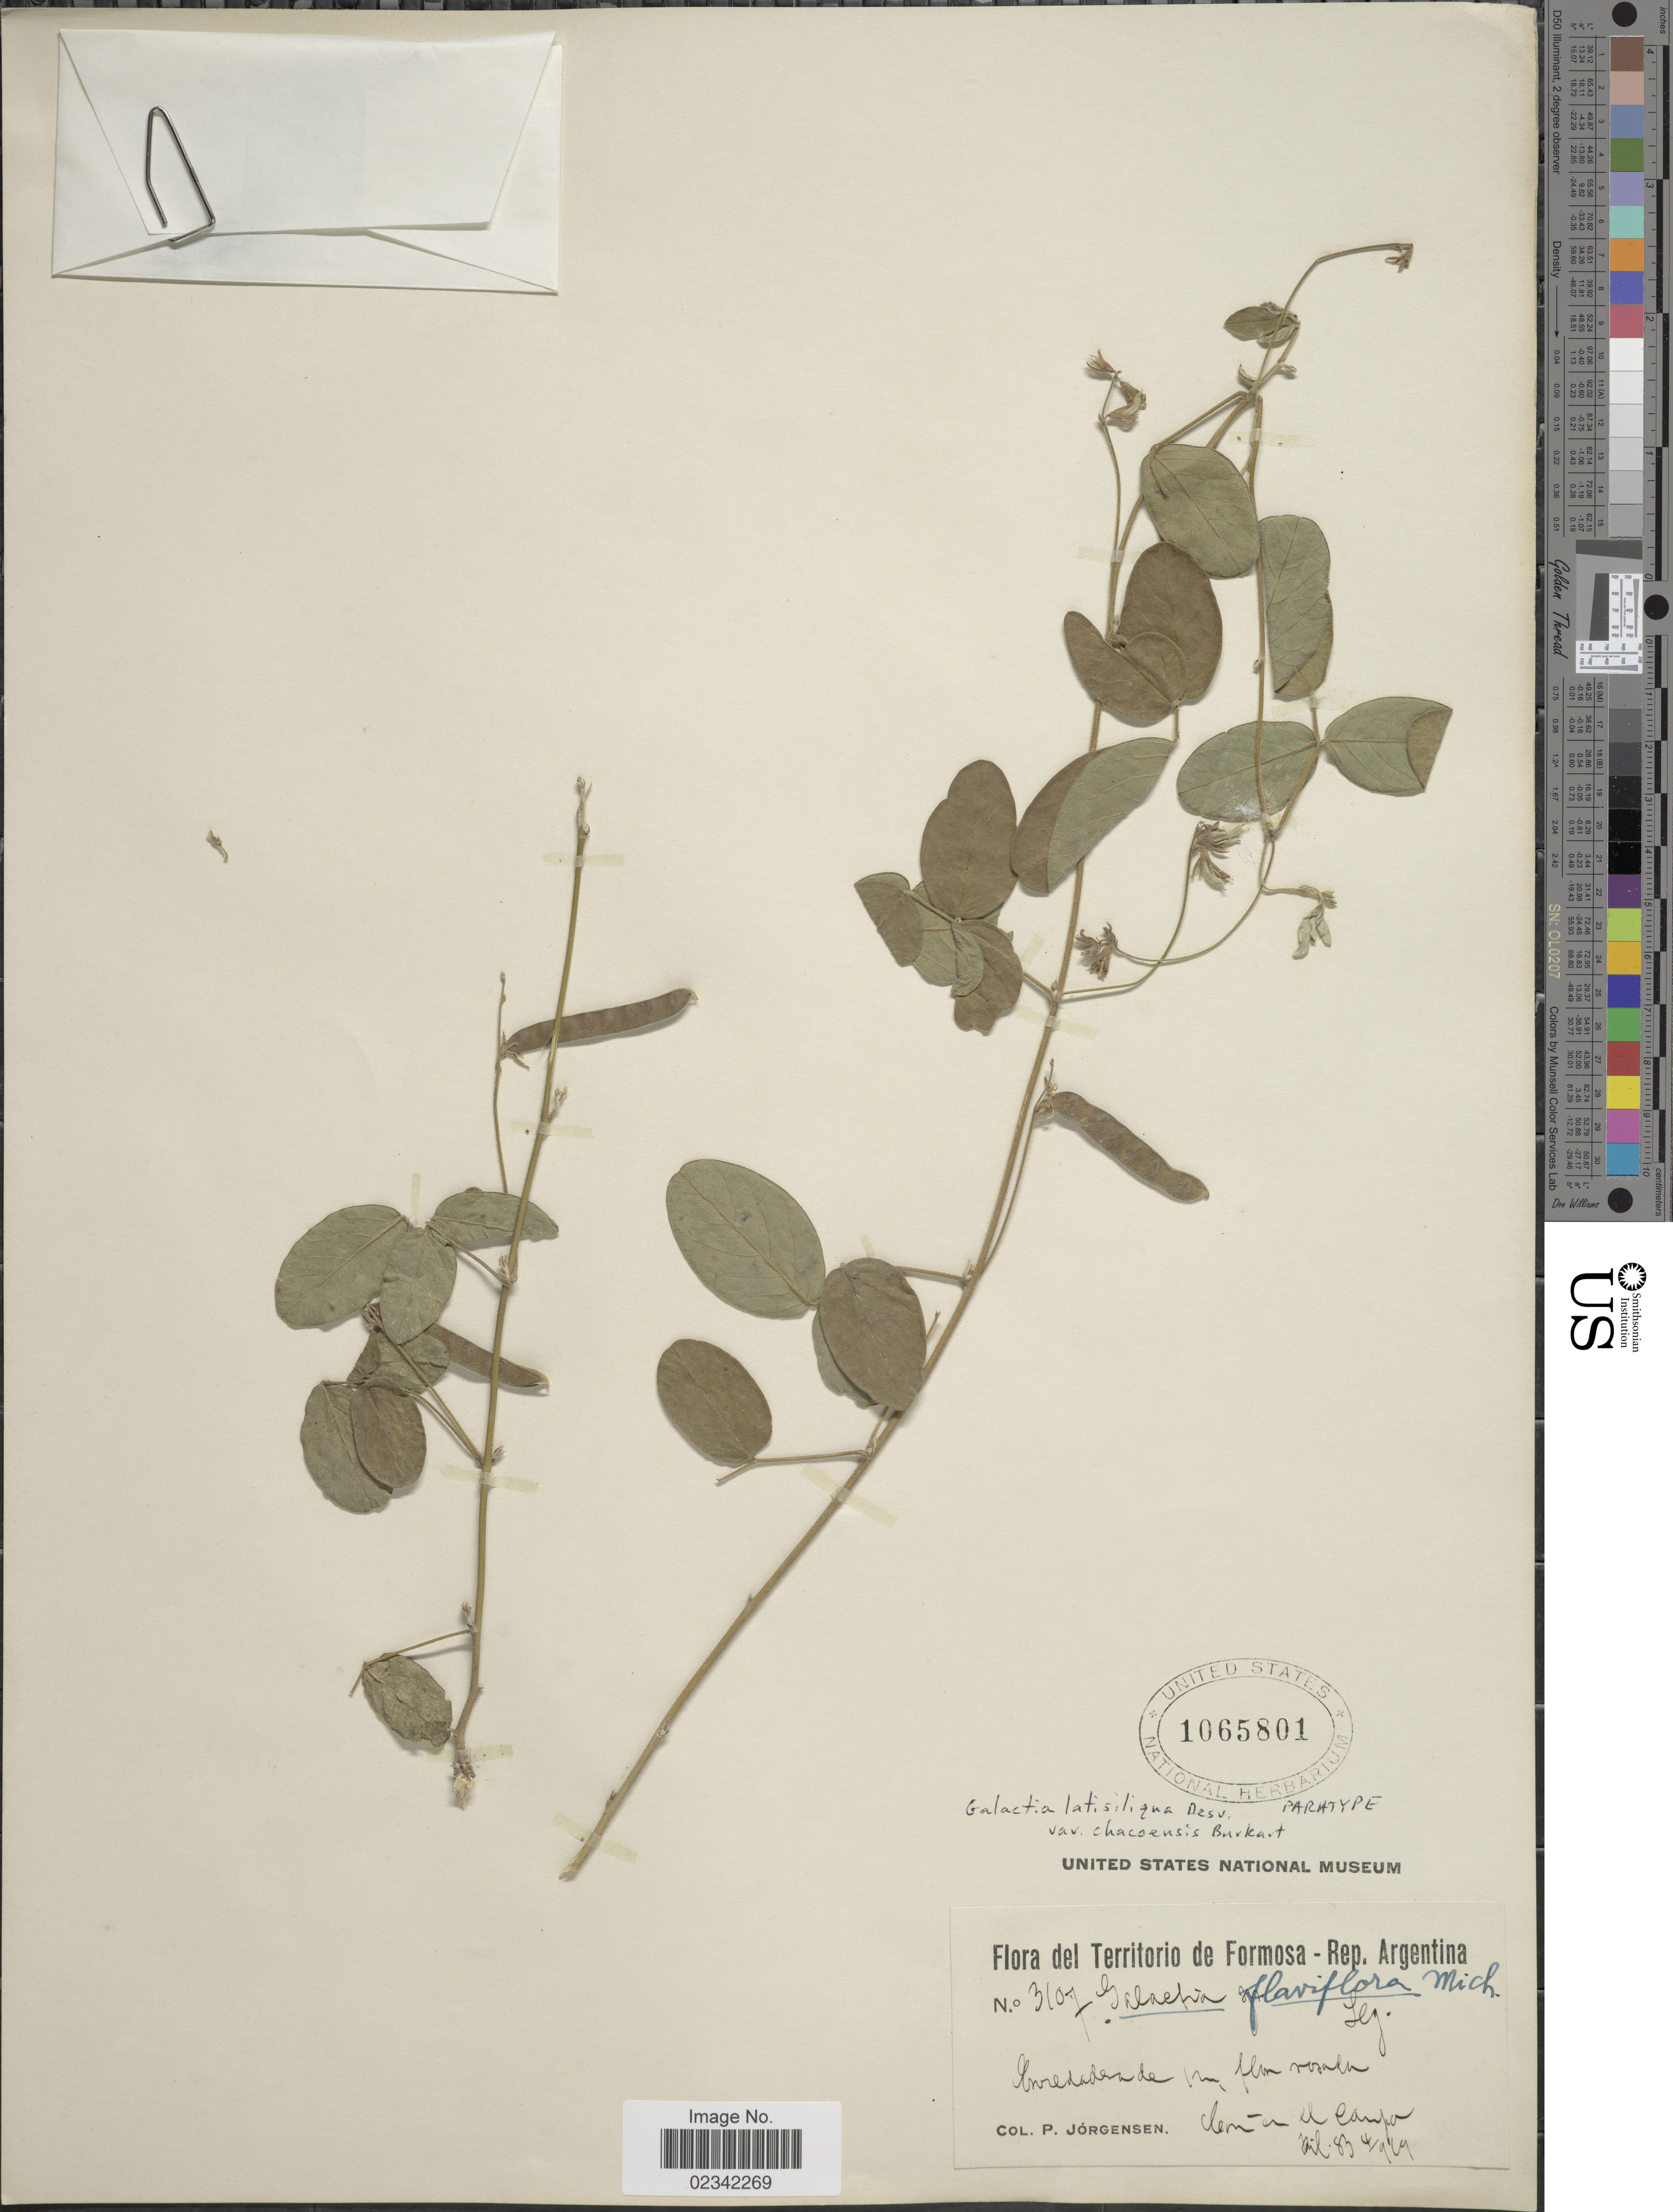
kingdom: Plantae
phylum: Tracheophyta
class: Magnoliopsida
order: Fabales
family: Fabaceae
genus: Galactia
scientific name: Galactia latisiliqua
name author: Desv.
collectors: P. Jörgensen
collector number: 3107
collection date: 1983-09-04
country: Argentina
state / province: Formosa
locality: Kil. 83.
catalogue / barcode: US 1065801